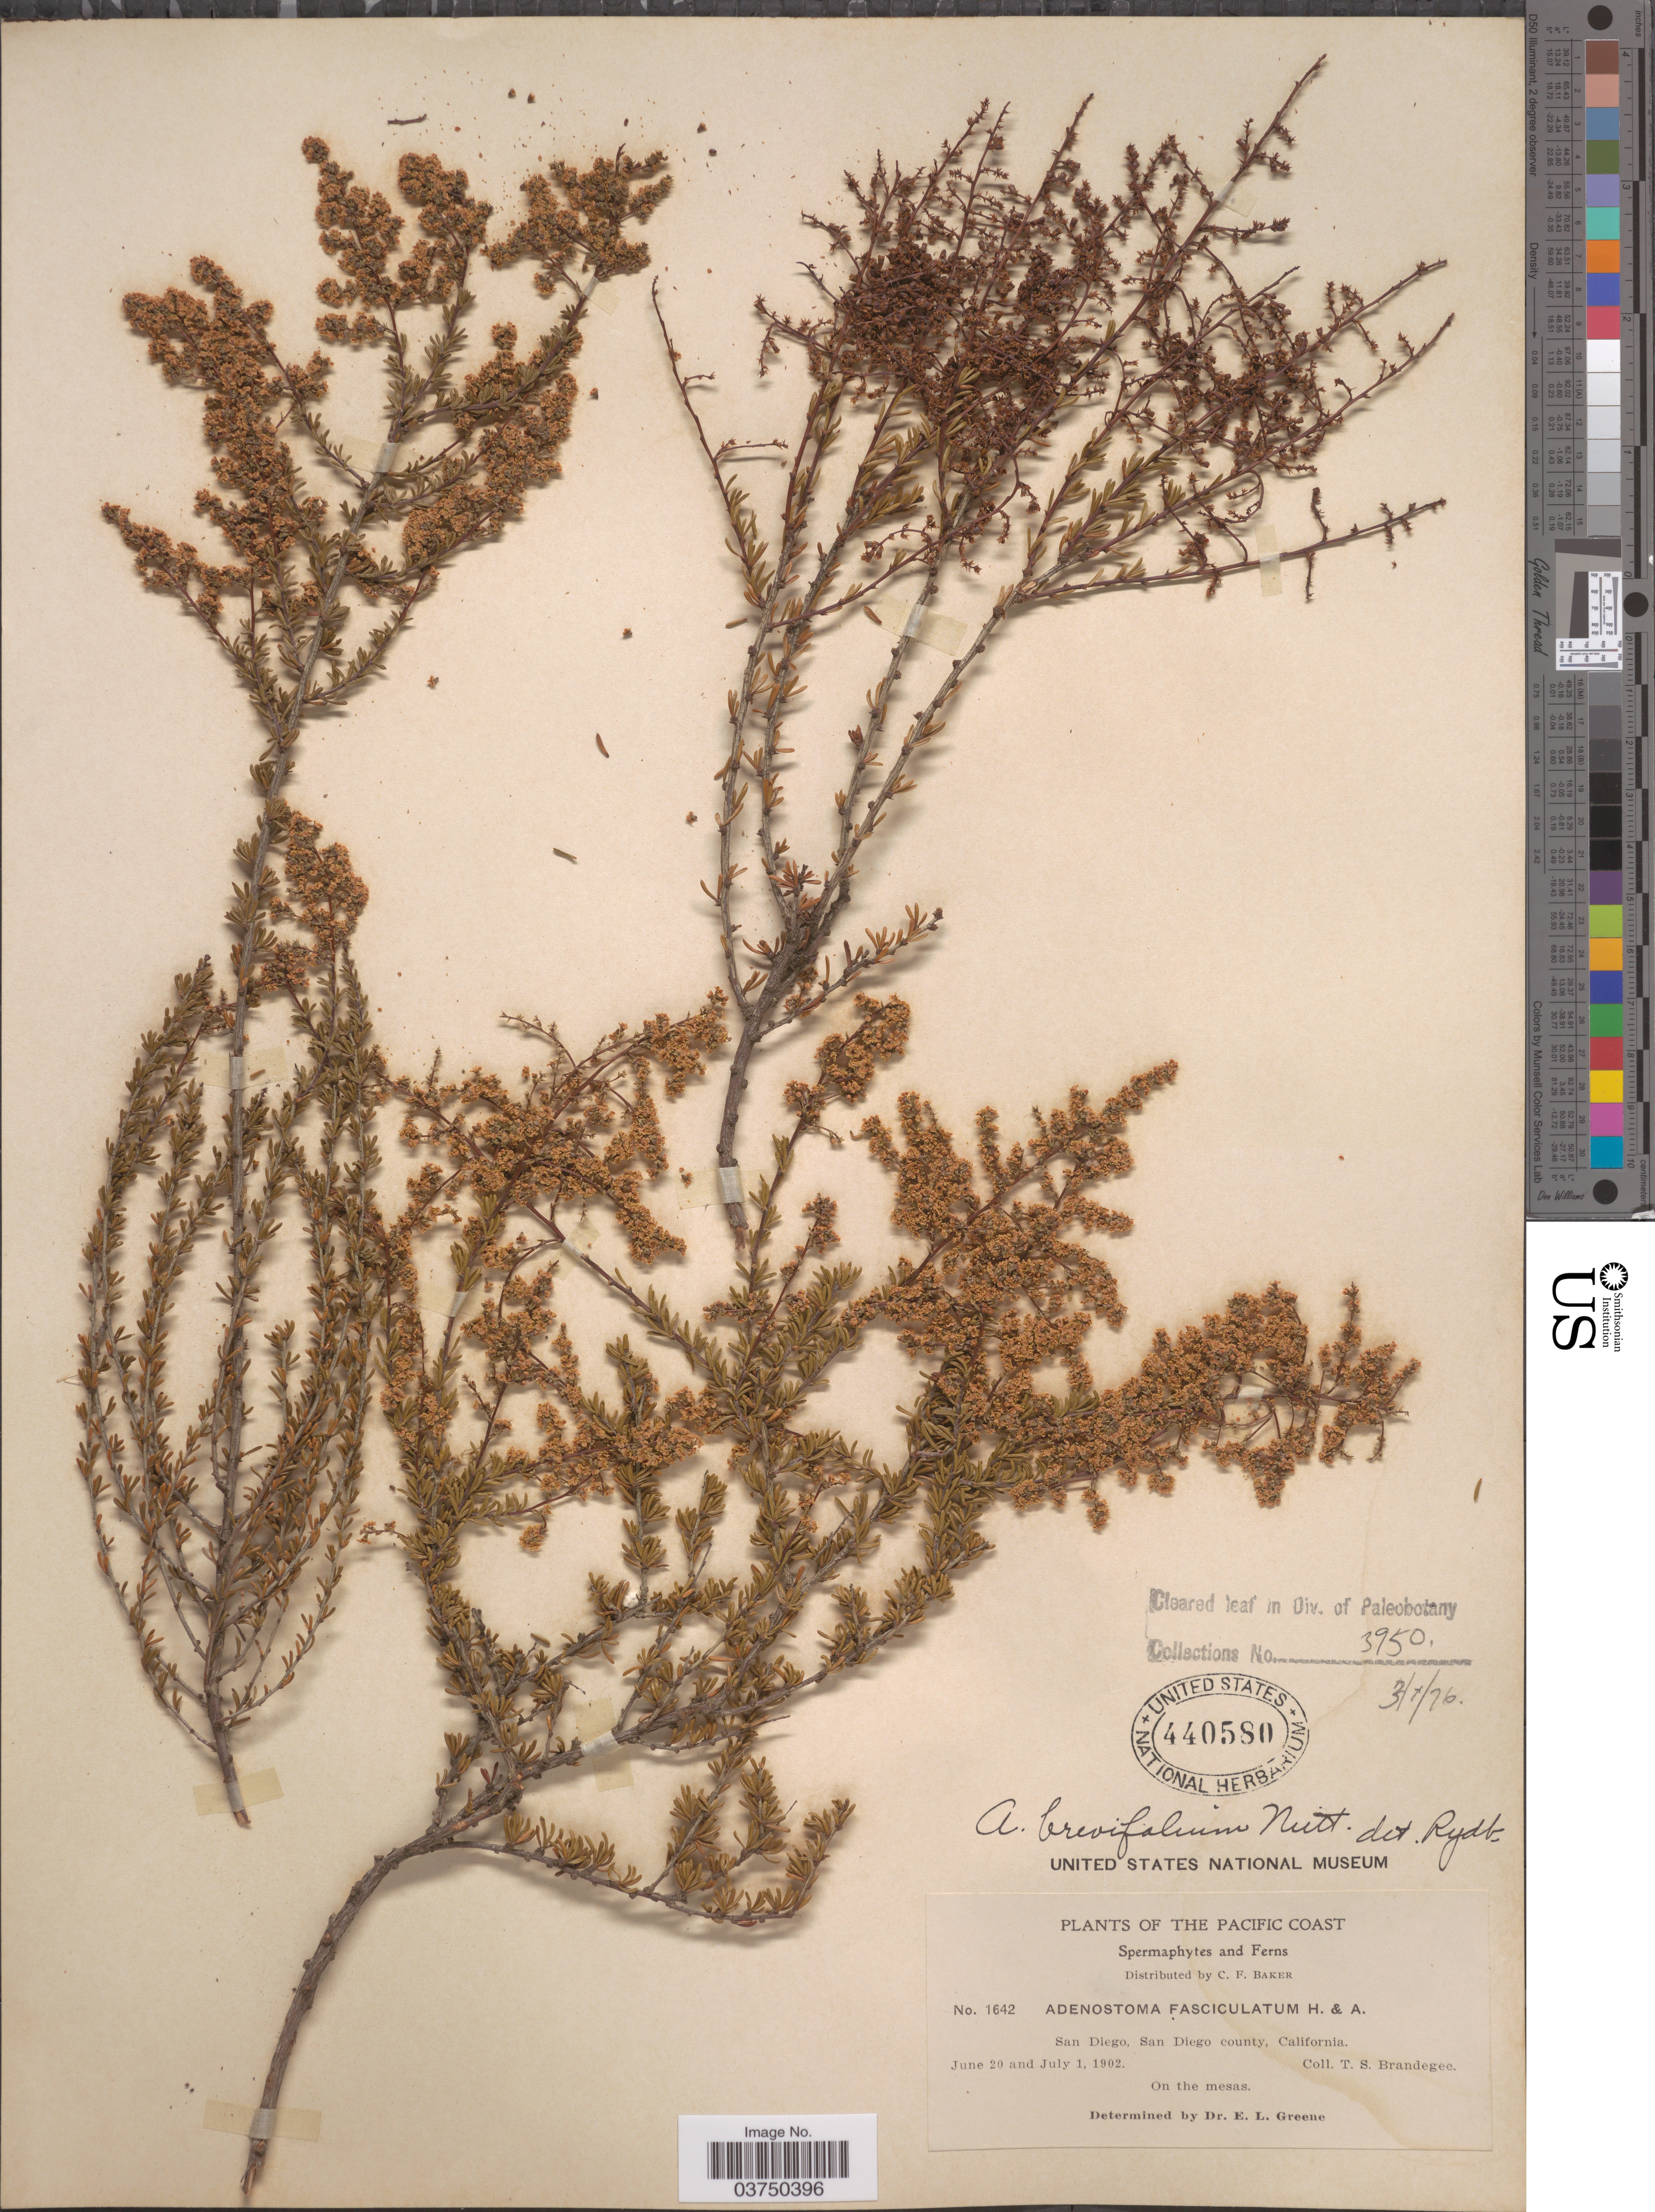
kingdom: Plantae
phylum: Tracheophyta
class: Magnoliopsida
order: Rosales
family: Rosaceae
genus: Adenostoma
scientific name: Adenostoma brevifolium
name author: Nutt. ex Rydb.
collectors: T. S. Brandegee (herbarium)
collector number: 1642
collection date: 1902-06-20/1902-07-01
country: United States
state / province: California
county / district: San Diego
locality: Pacific Coast. San Diego, San Diego County.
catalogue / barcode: US 440580